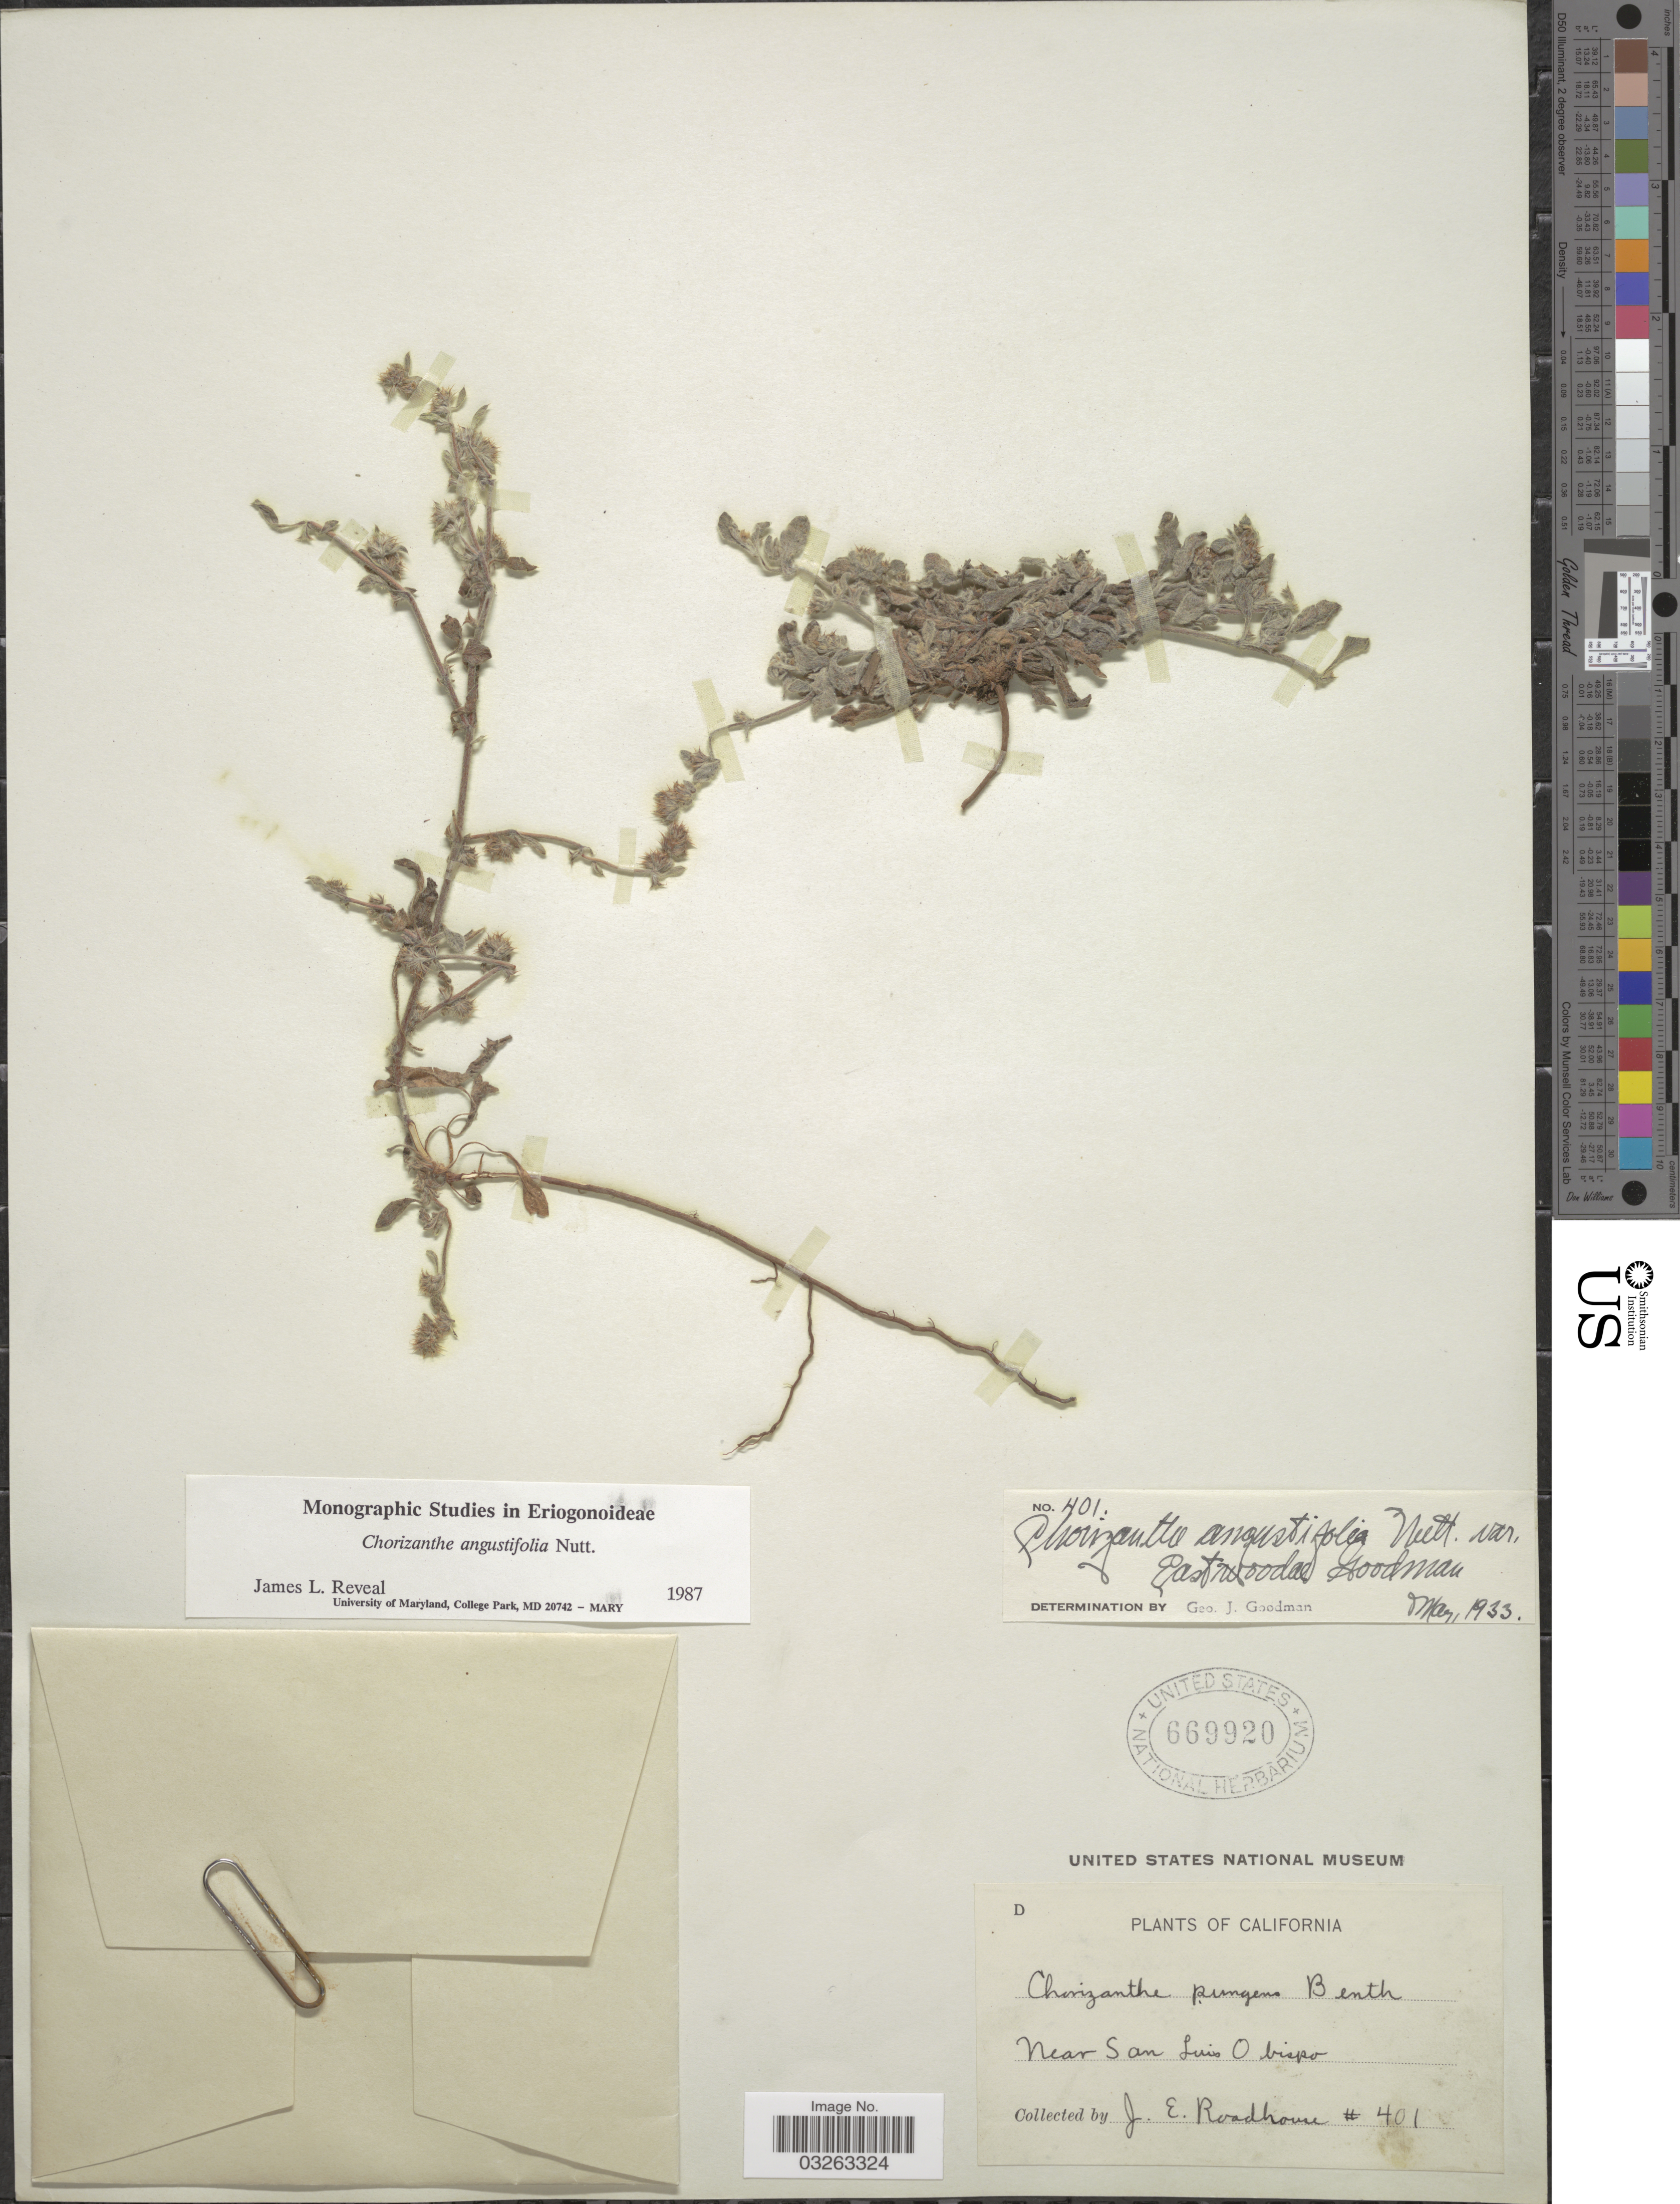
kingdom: Plantae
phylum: Tracheophyta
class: Magnoliopsida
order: Caryophyllales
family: Polygonaceae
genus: Chorizanthe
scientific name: Chorizanthe angustifolia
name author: Nutt.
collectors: J. Roadhouse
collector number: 401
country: United States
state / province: California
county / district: San Luis Obispo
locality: Near San Luis Obispo.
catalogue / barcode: US 669920